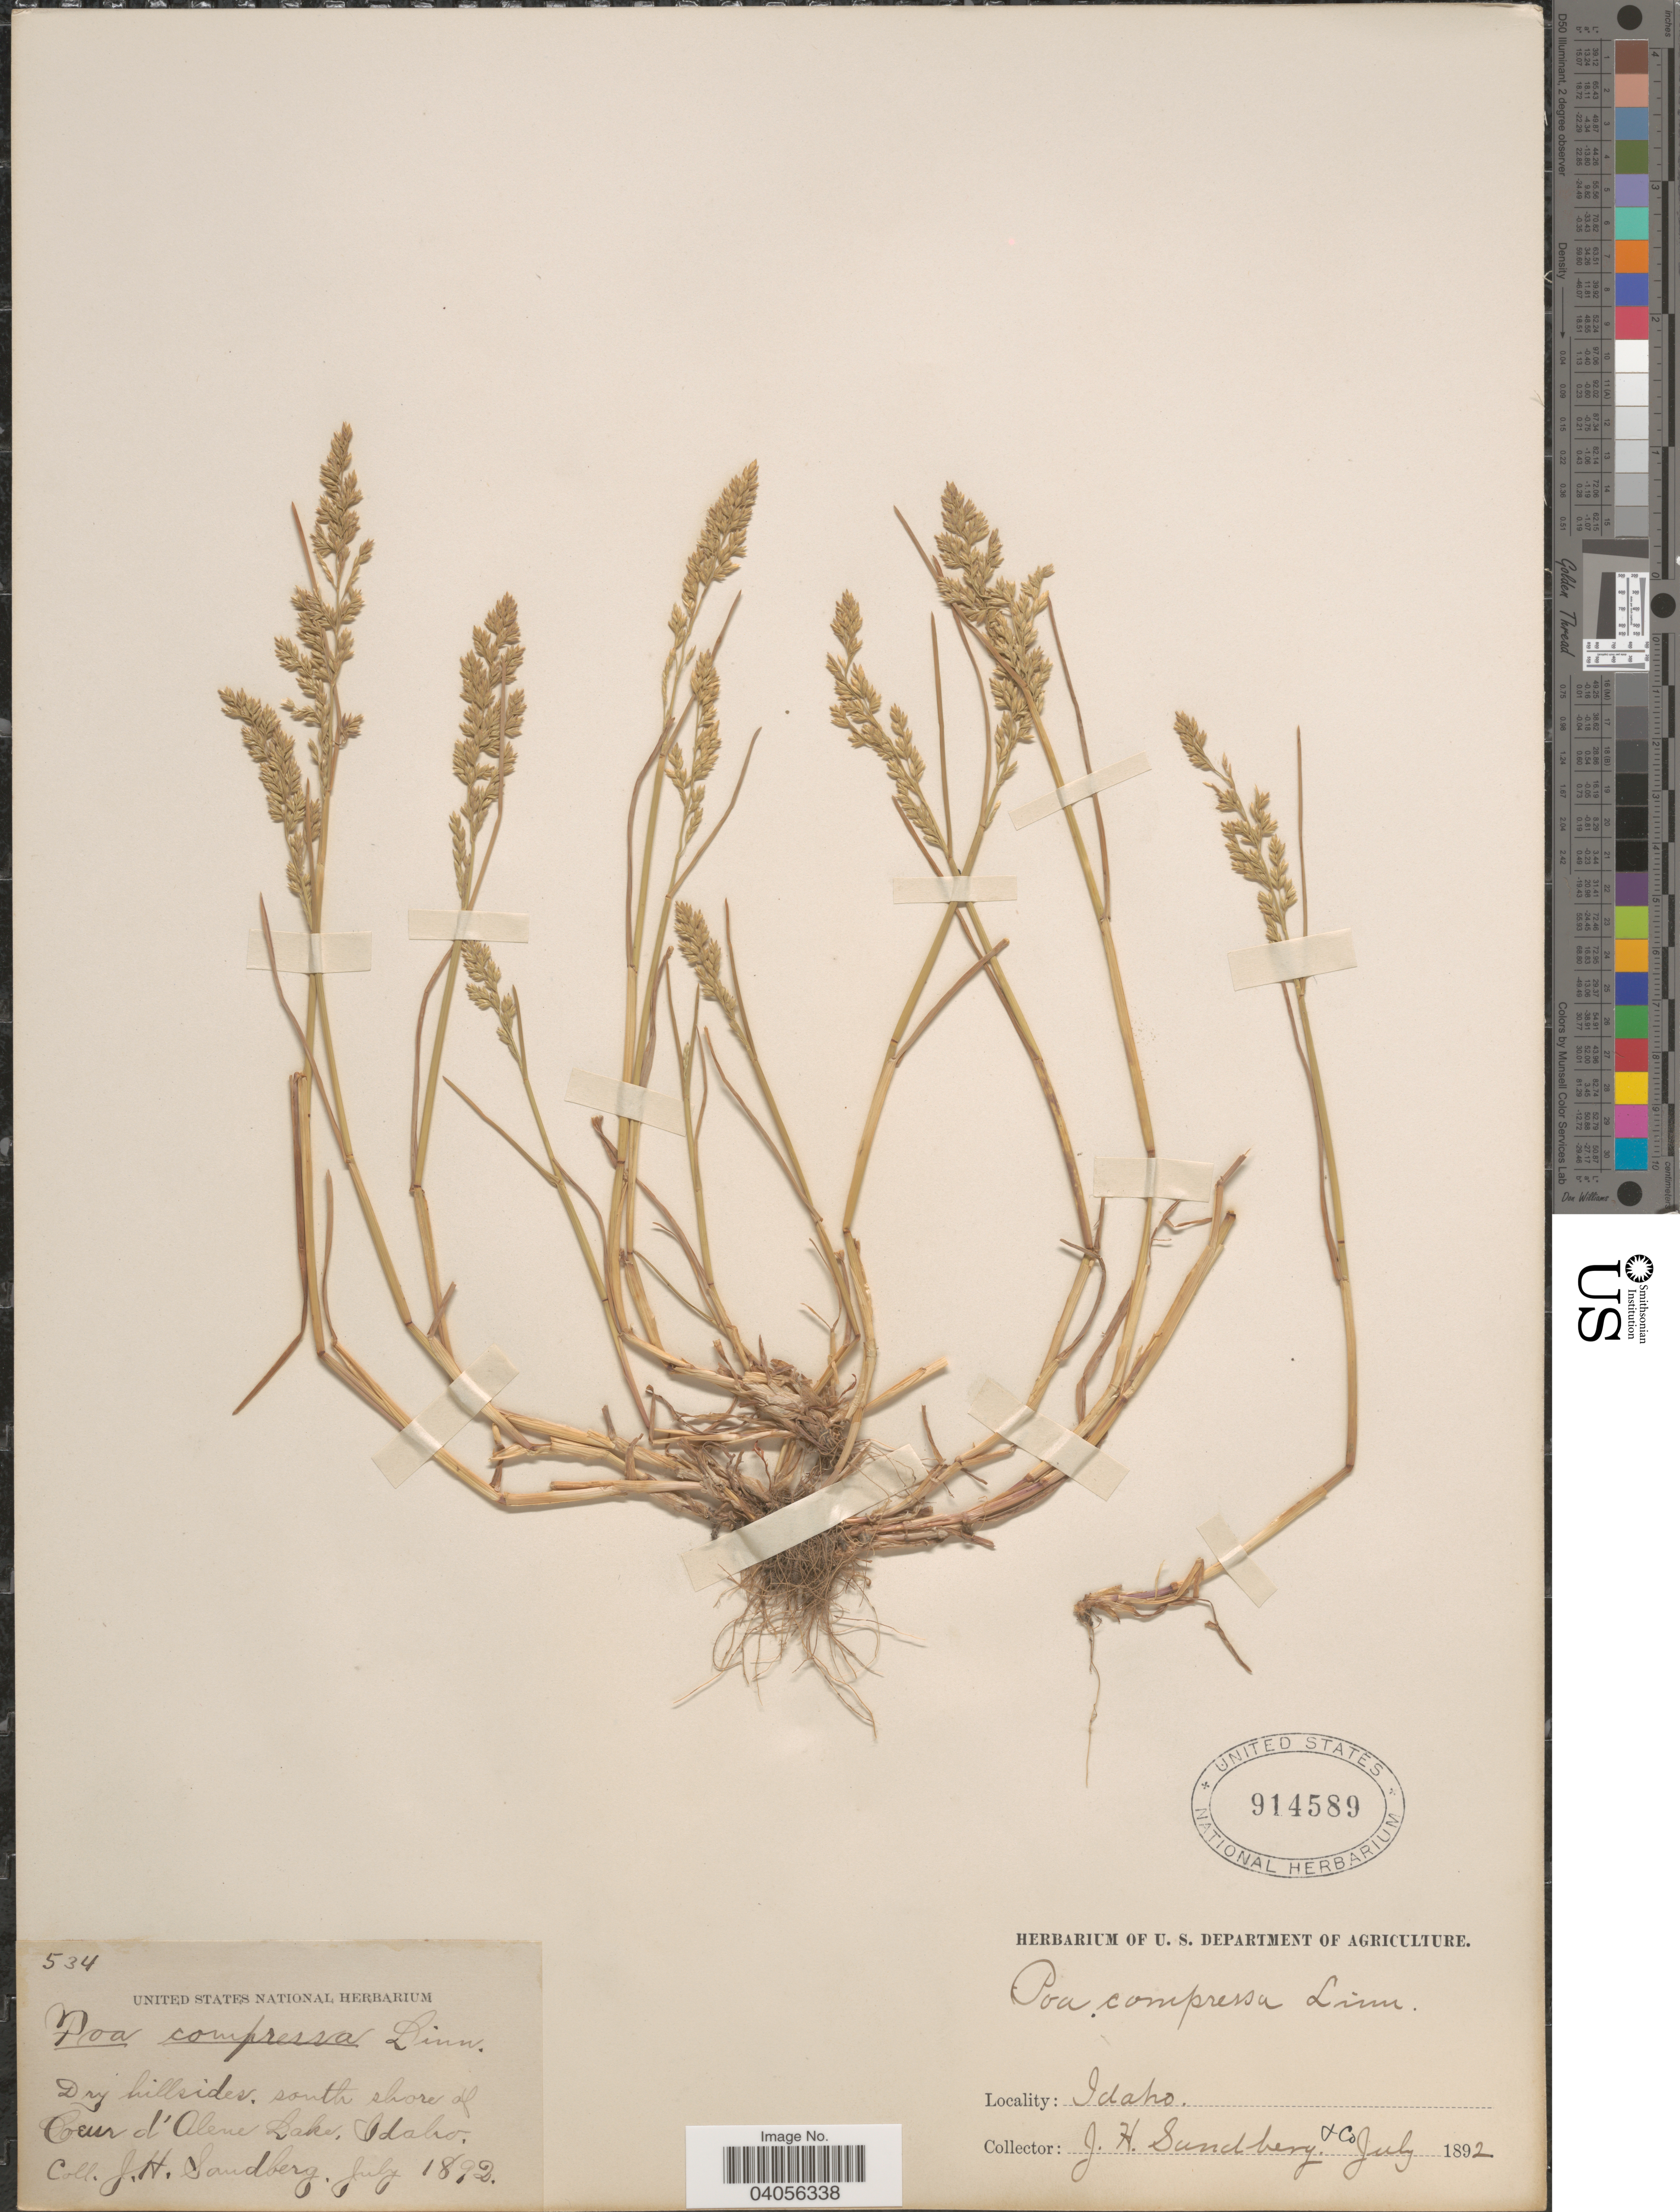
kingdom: Plantae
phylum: Tracheophyta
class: Liliopsida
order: Poales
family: Poaceae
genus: Poa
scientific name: Poa compressa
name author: L.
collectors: J. H. Sandberg & et al.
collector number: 534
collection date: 1892-07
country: United States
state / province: Idaho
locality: Dry hillsides, south shore of Coeur d'Alene Lake.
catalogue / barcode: US 914589